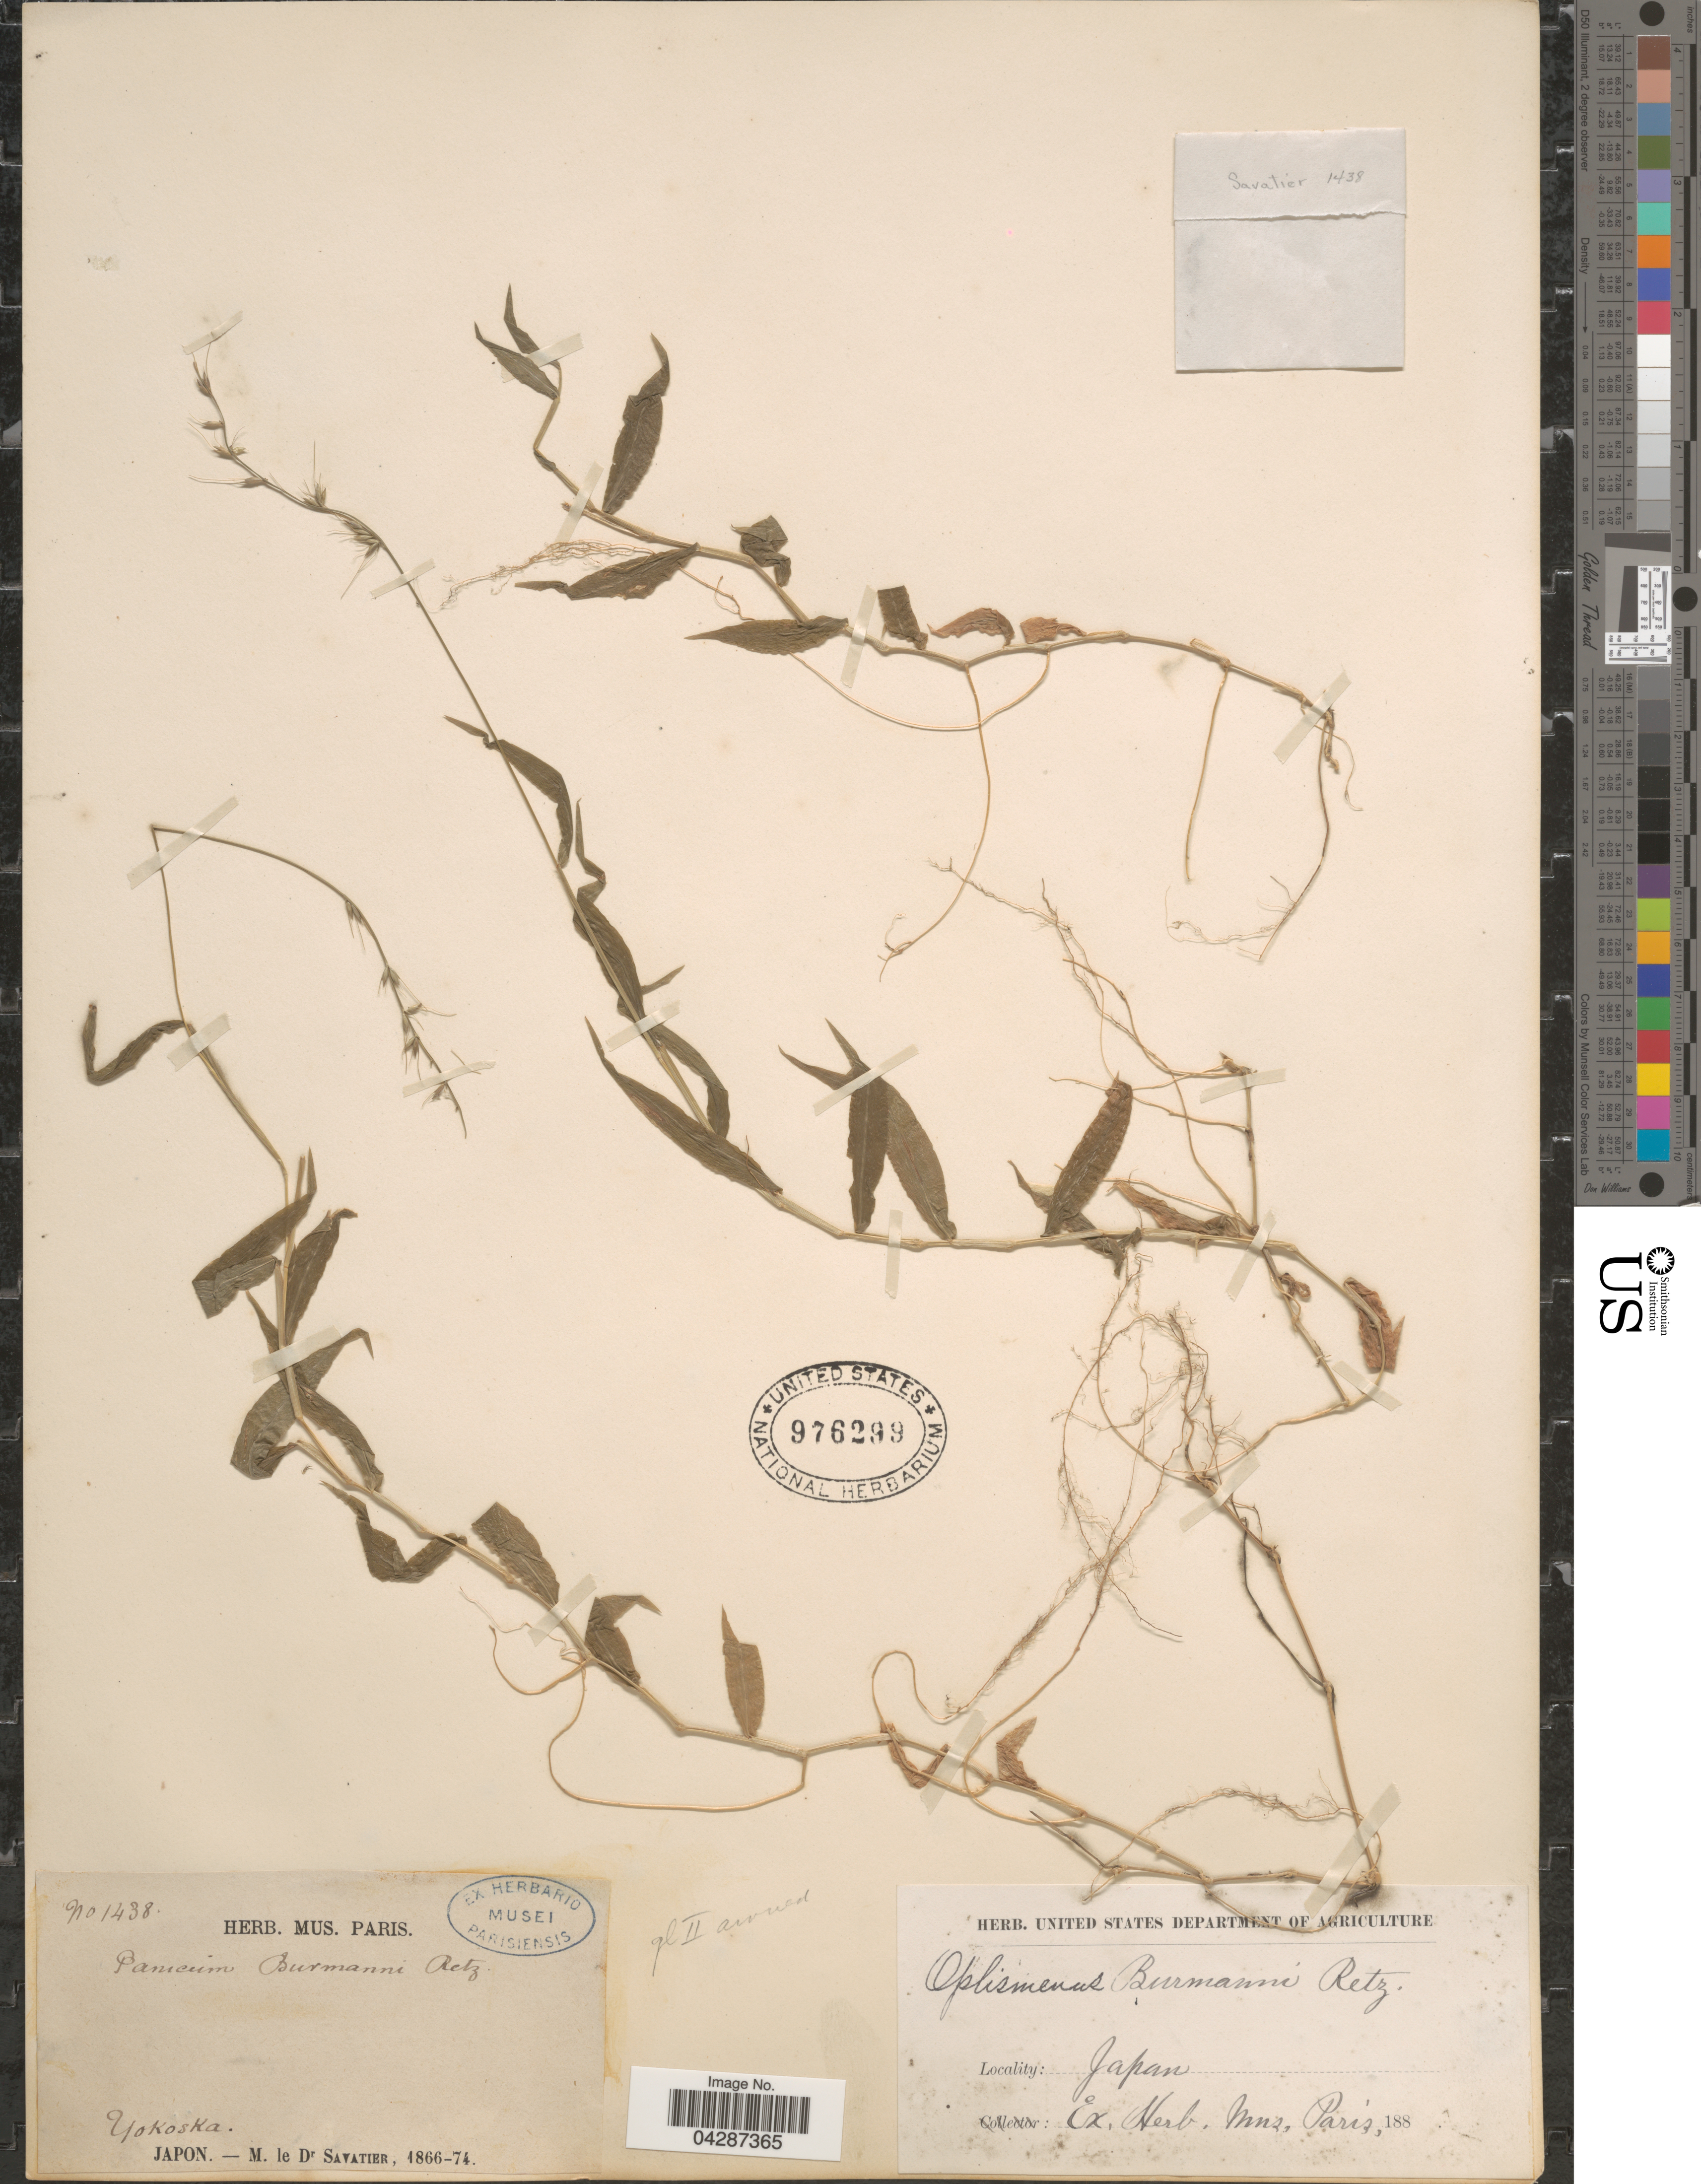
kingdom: Plantae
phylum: Tracheophyta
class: Liliopsida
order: Poales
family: Poaceae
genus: Oplismenus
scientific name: Oplismenus sp.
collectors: M. D' Savatier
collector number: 1438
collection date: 1866/1874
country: Japan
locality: Yokoska. Japon.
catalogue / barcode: US 976299